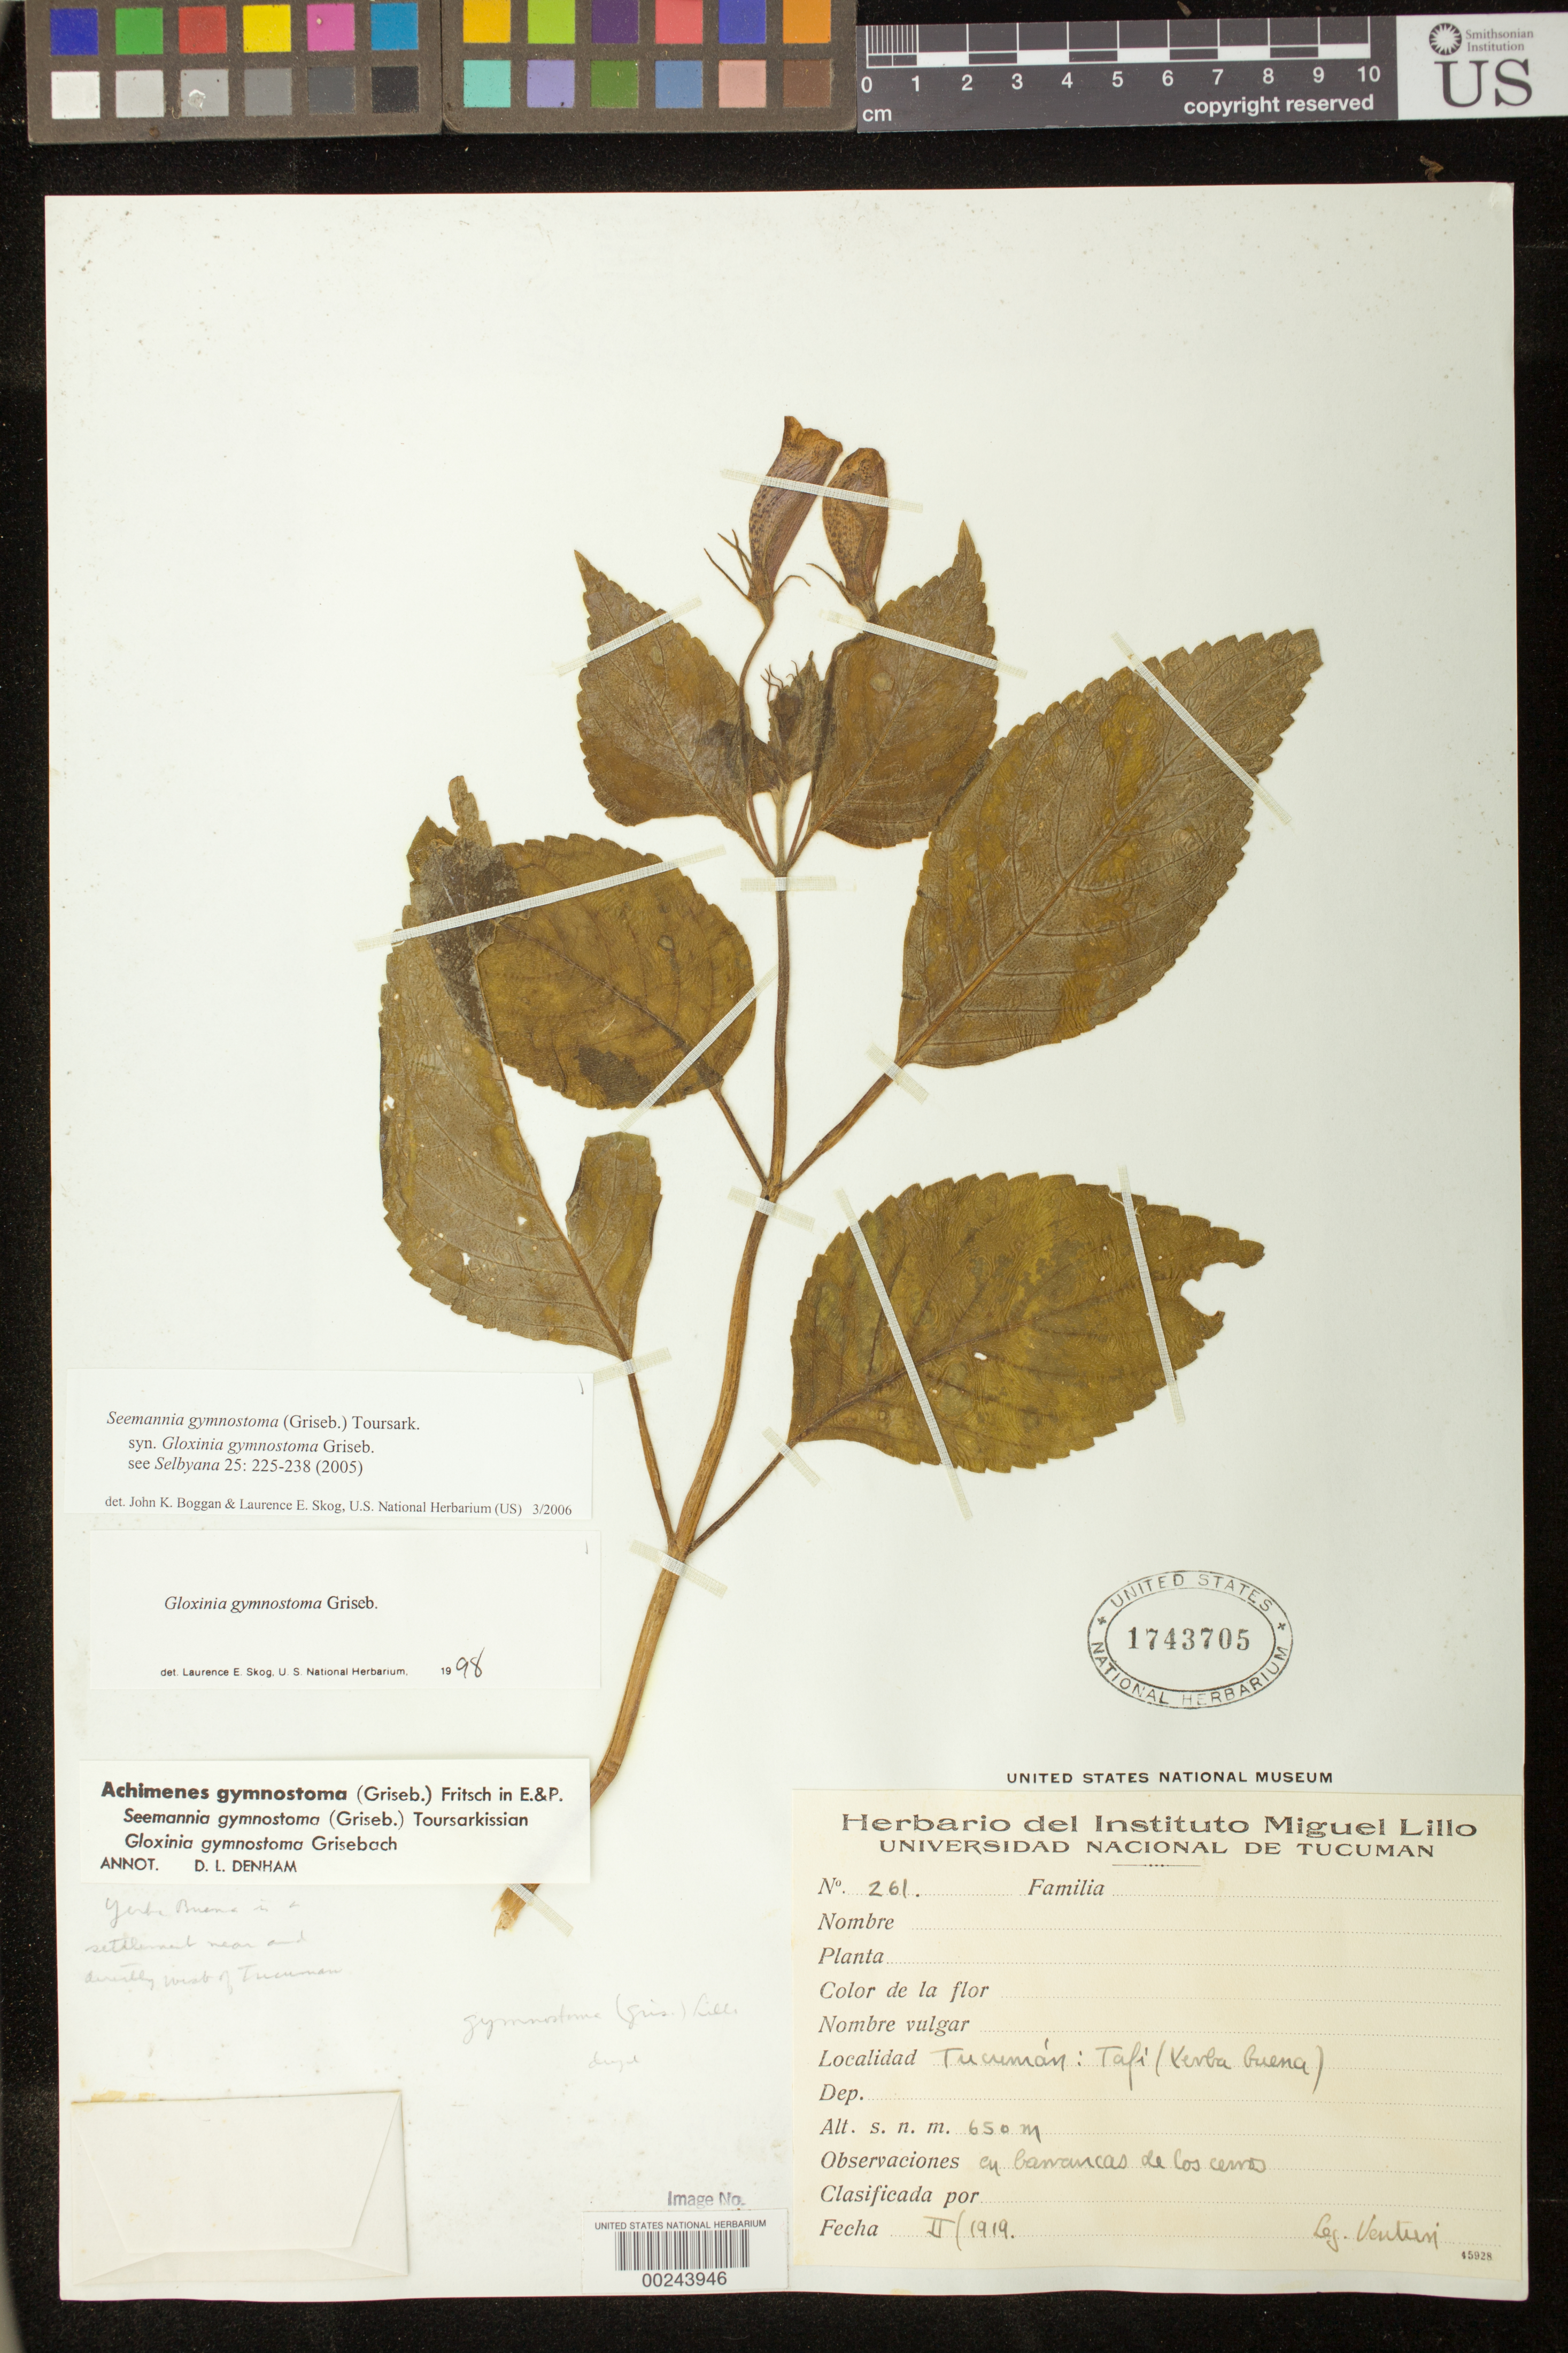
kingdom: Plantae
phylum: Tracheophyta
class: Magnoliopsida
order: Lamiales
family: Gesneriaceae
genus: Seemannia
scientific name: Seemannia gymnostoma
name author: (Griseb.) Toursark.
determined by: Boggan, J. K.; Skog, L. E.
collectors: S. Venturi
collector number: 261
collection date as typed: Feb 1919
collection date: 1919-02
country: Argentina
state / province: Tucumán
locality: Tafi (Yerba Buena)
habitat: En barrancos de los cerros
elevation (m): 650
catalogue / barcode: US 1743705